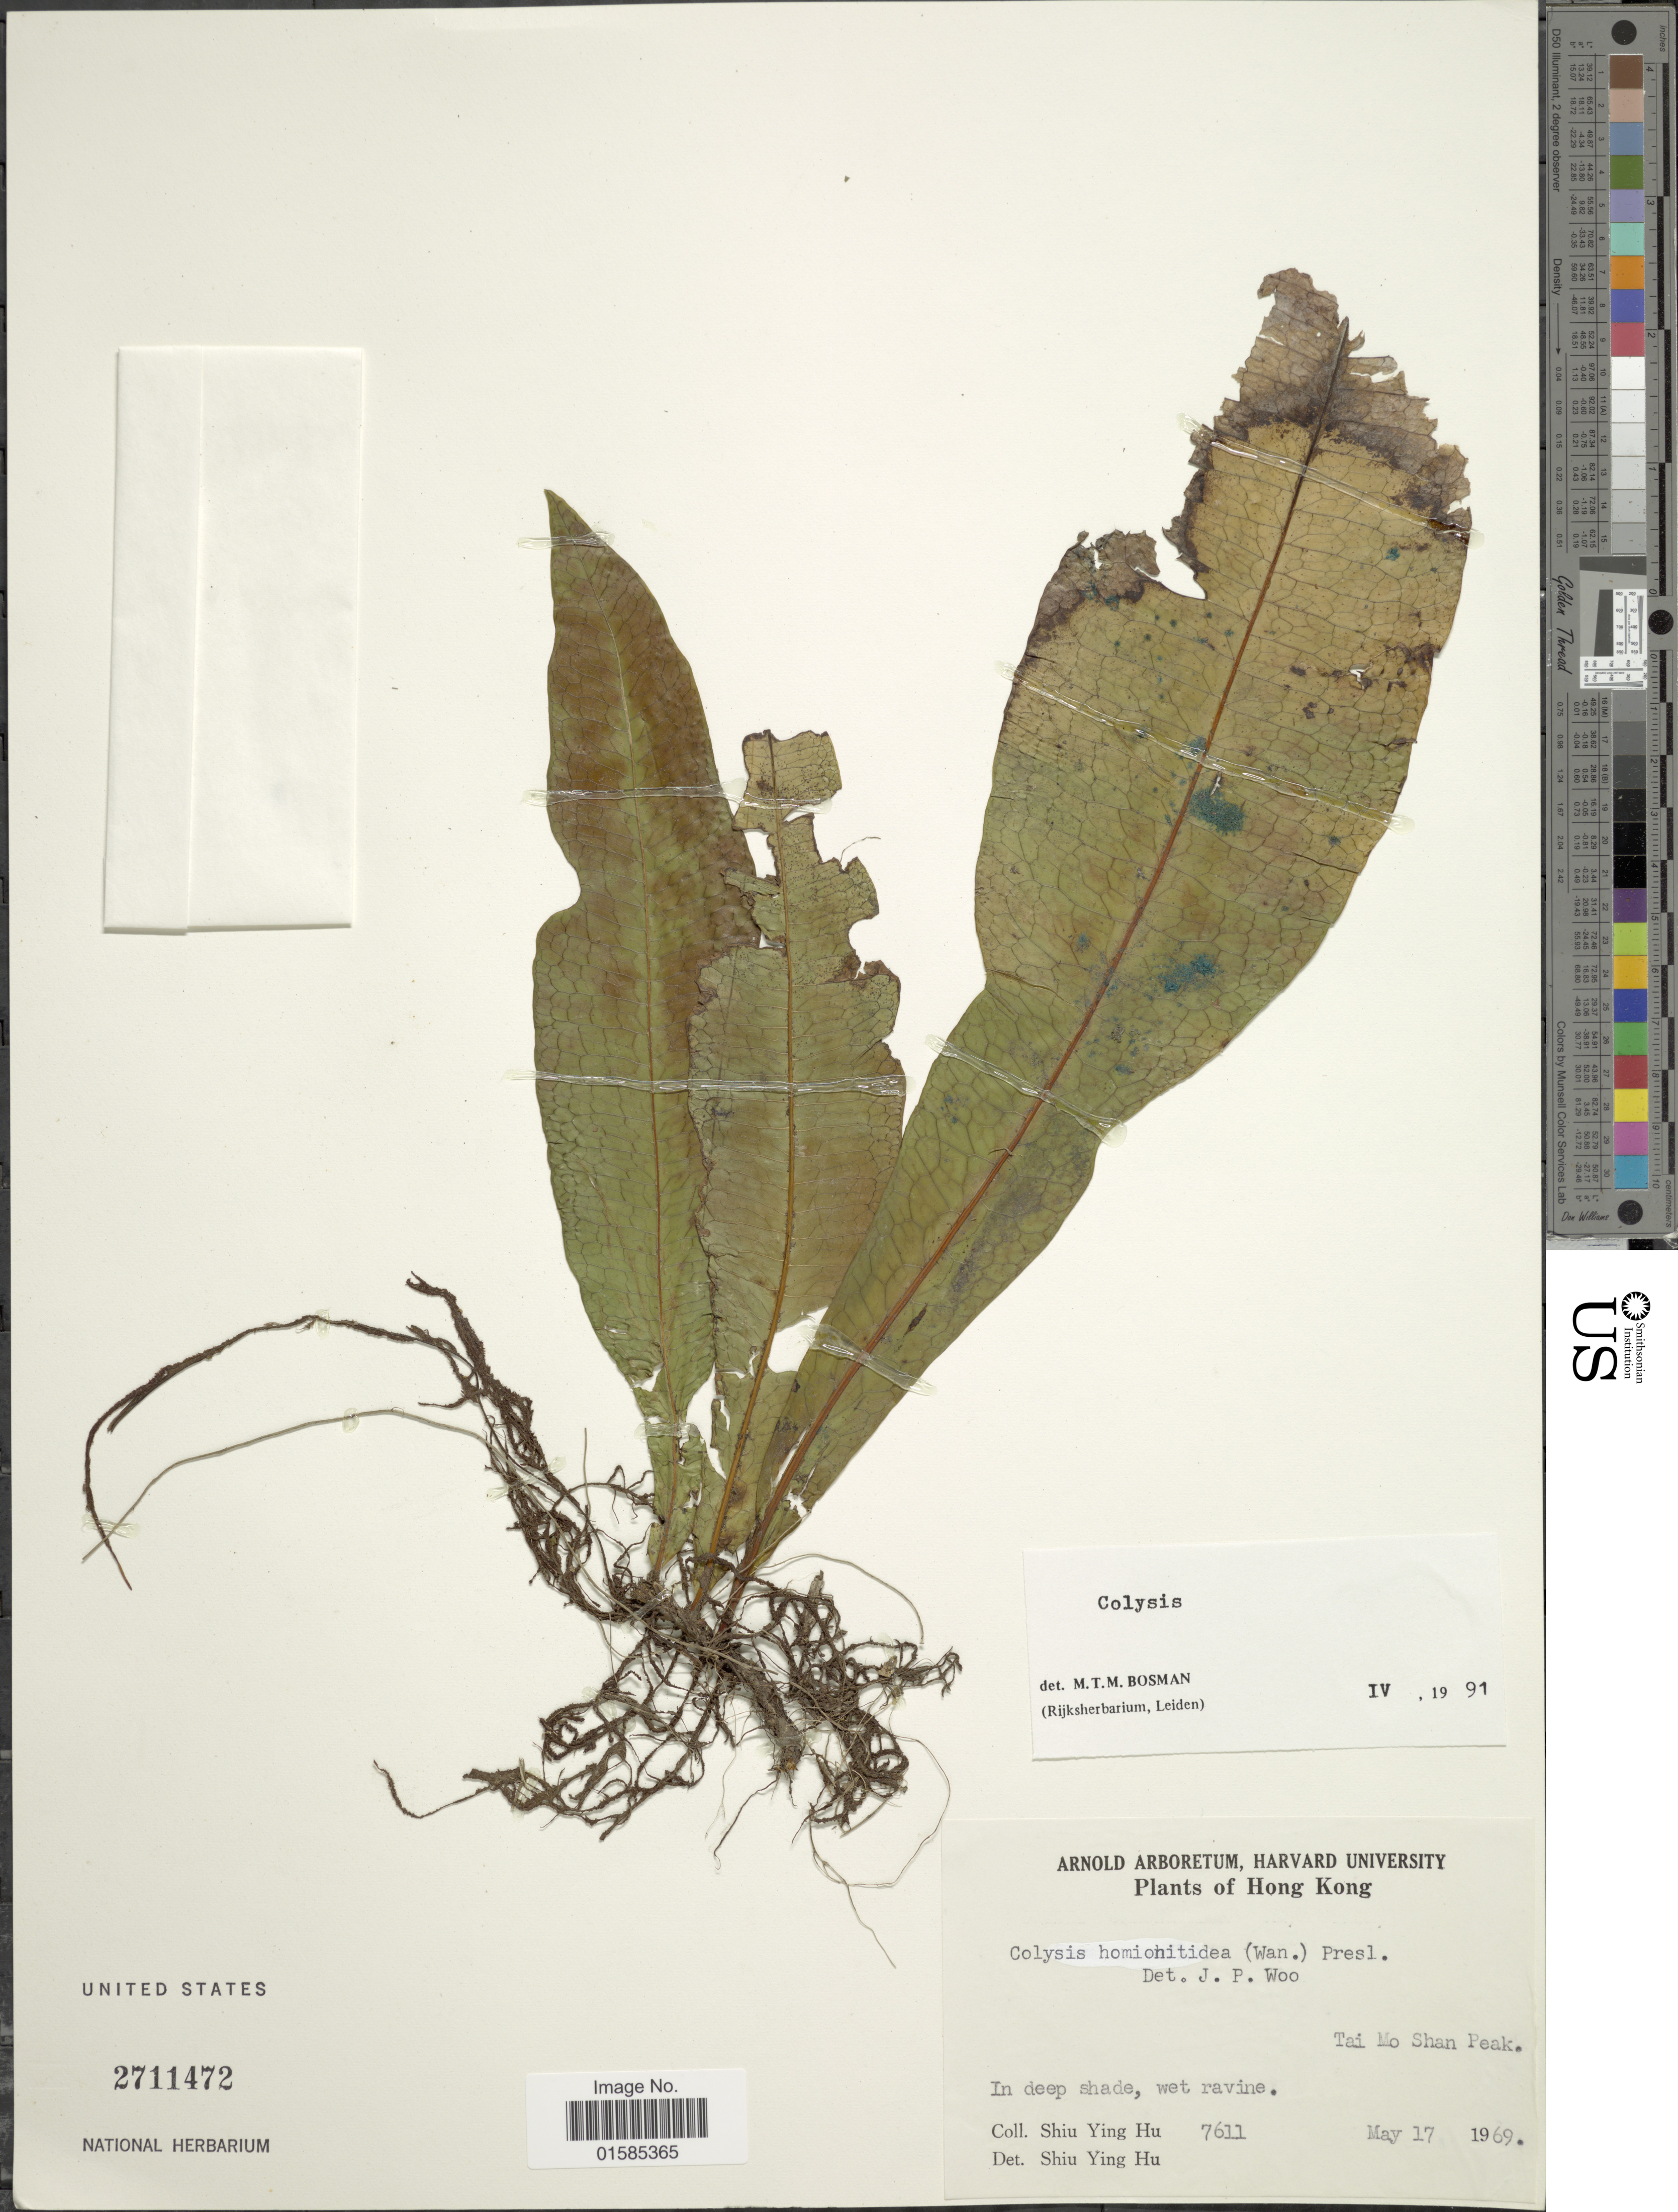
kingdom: Plantae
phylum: Tracheophyta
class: Polypodiopsida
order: Polypodiales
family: Polypodiaceae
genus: Leptochilus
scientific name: Leptochilus hemionitideus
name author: (C. Presl) Noot.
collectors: S. Y. Hu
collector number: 7611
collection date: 1969-05-17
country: China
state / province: Hong Kong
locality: Hong Kong, Tai Mo Shan peak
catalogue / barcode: US 2711472